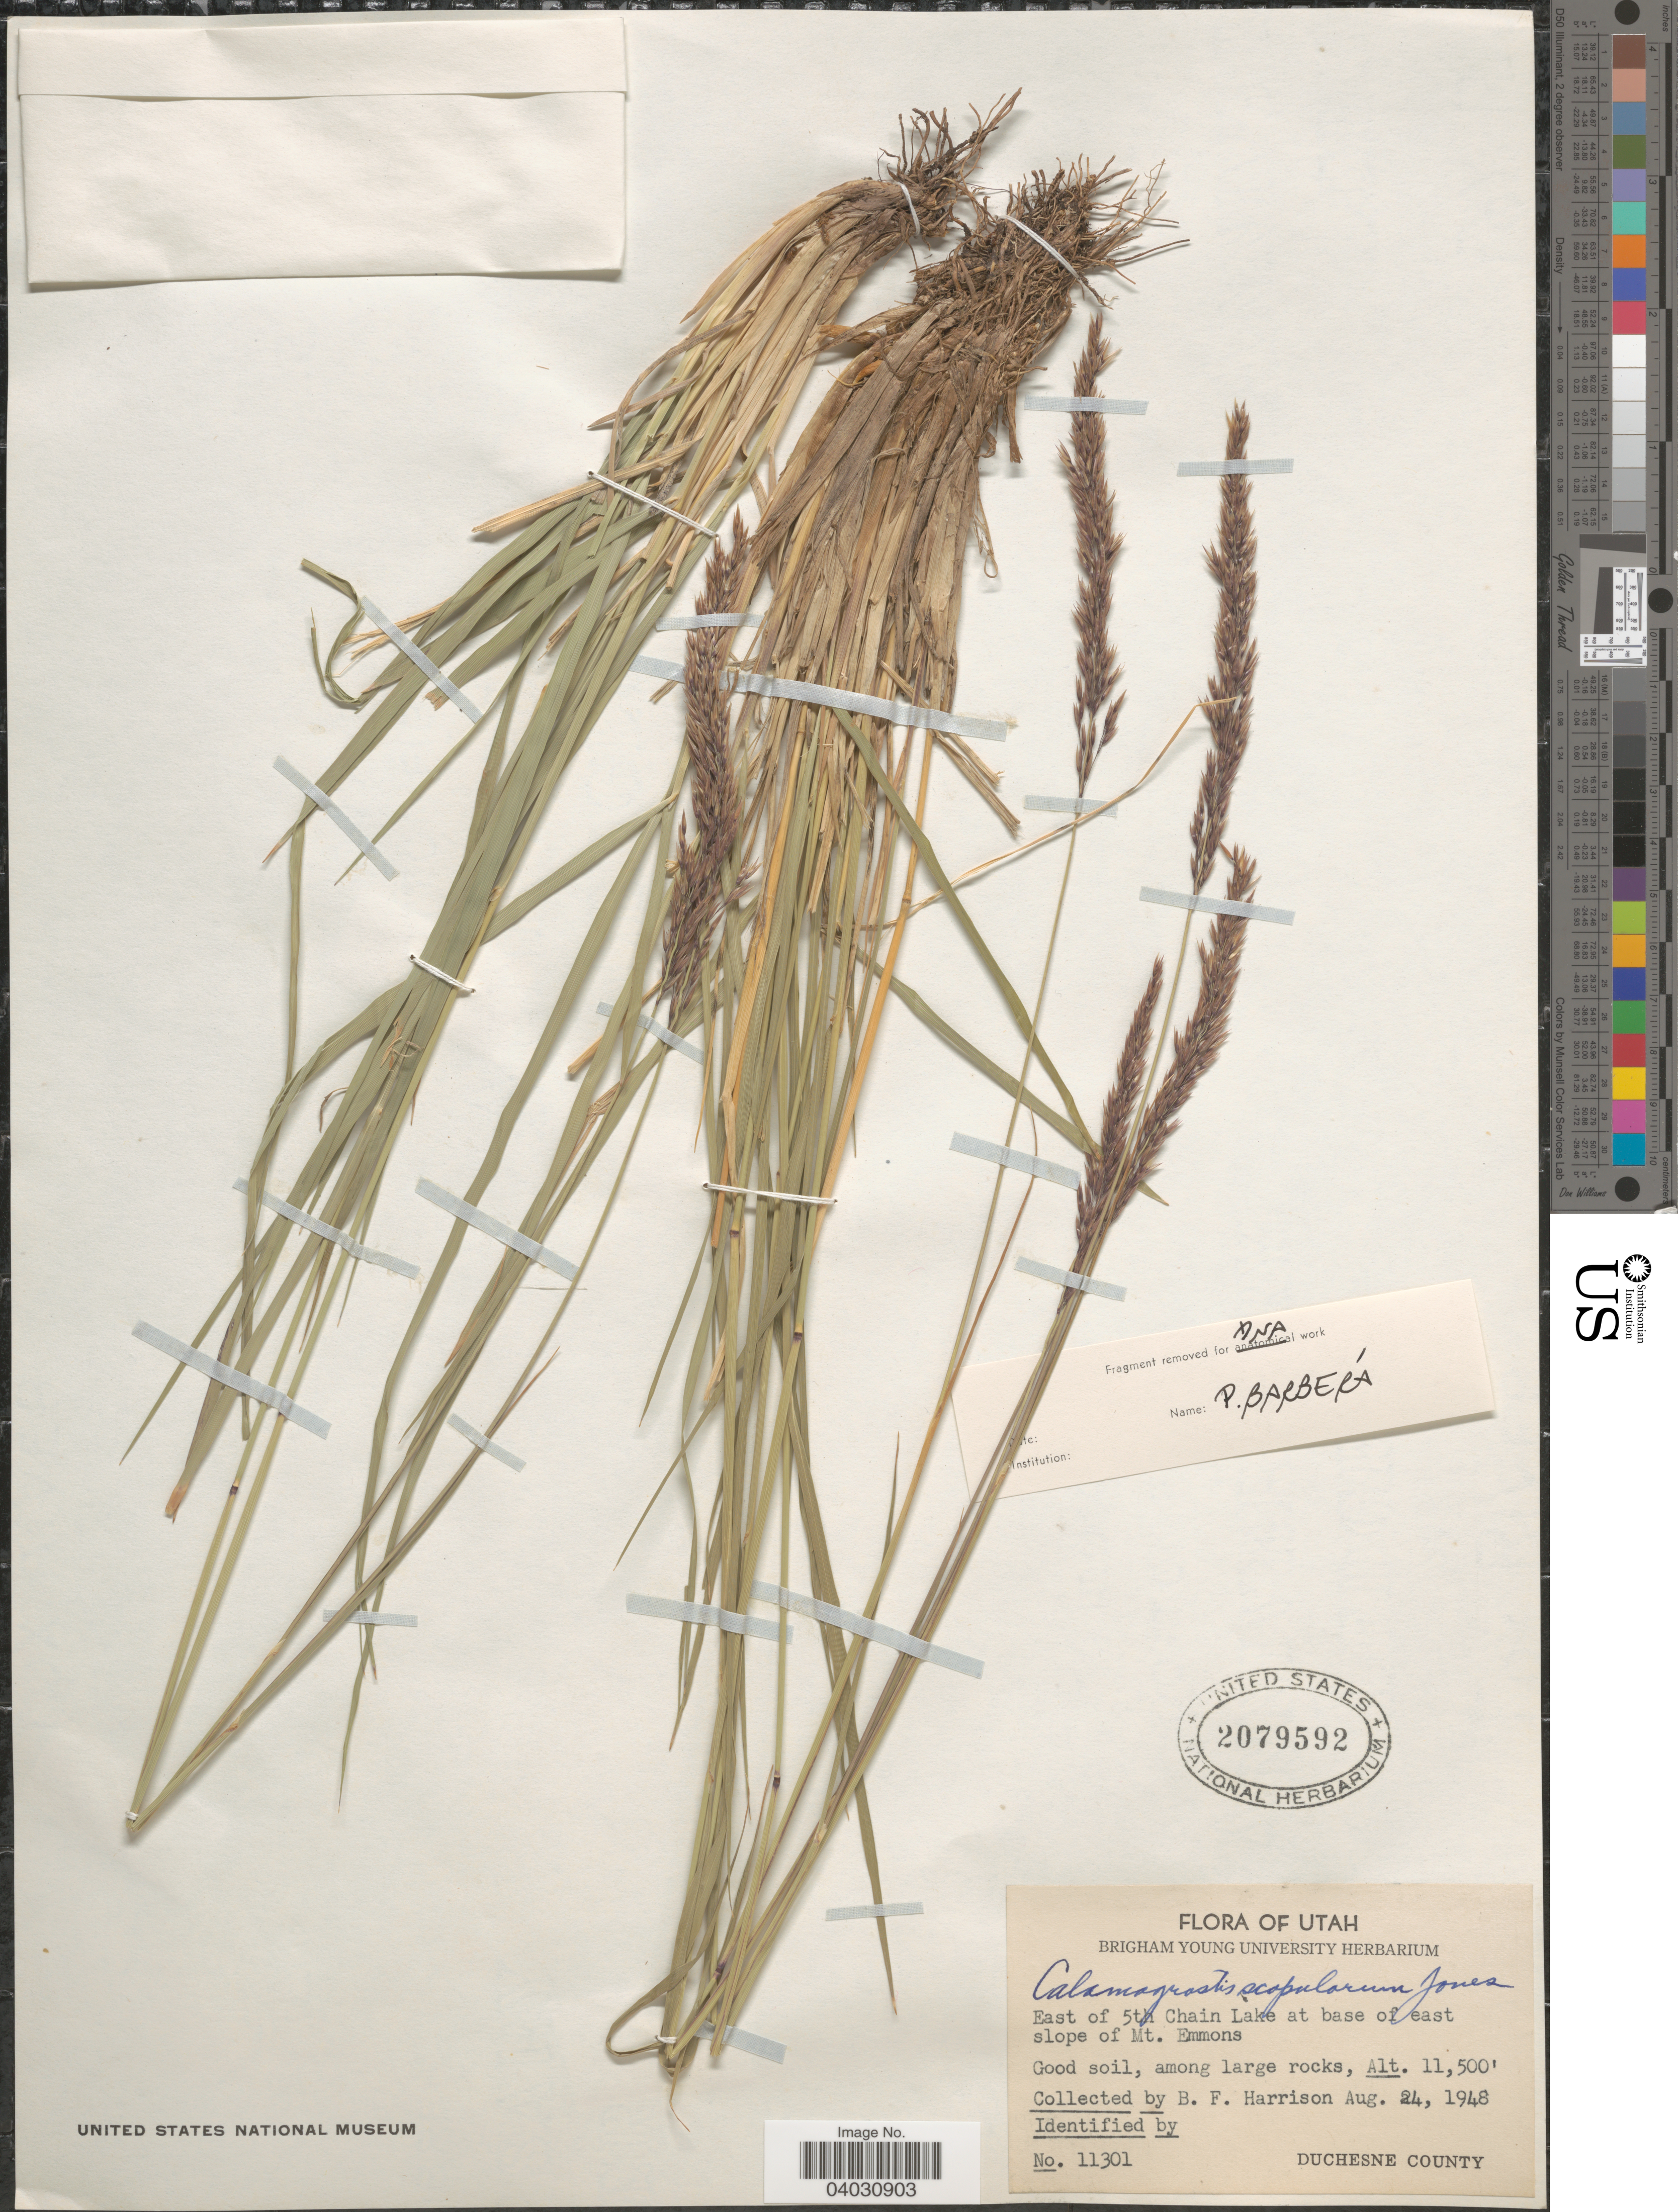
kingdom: Plantae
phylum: Tracheophyta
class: Liliopsida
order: Poales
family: Poaceae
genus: Calamagrostis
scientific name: Calamagrostis scopulorum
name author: M.E. Jones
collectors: B. F. Harrison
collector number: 11301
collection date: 1948-08-24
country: United States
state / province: Utah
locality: East of 5th Chain Lake at base of east slope of Mt. Emmons. Duchesne County.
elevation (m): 3505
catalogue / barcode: US 2079592